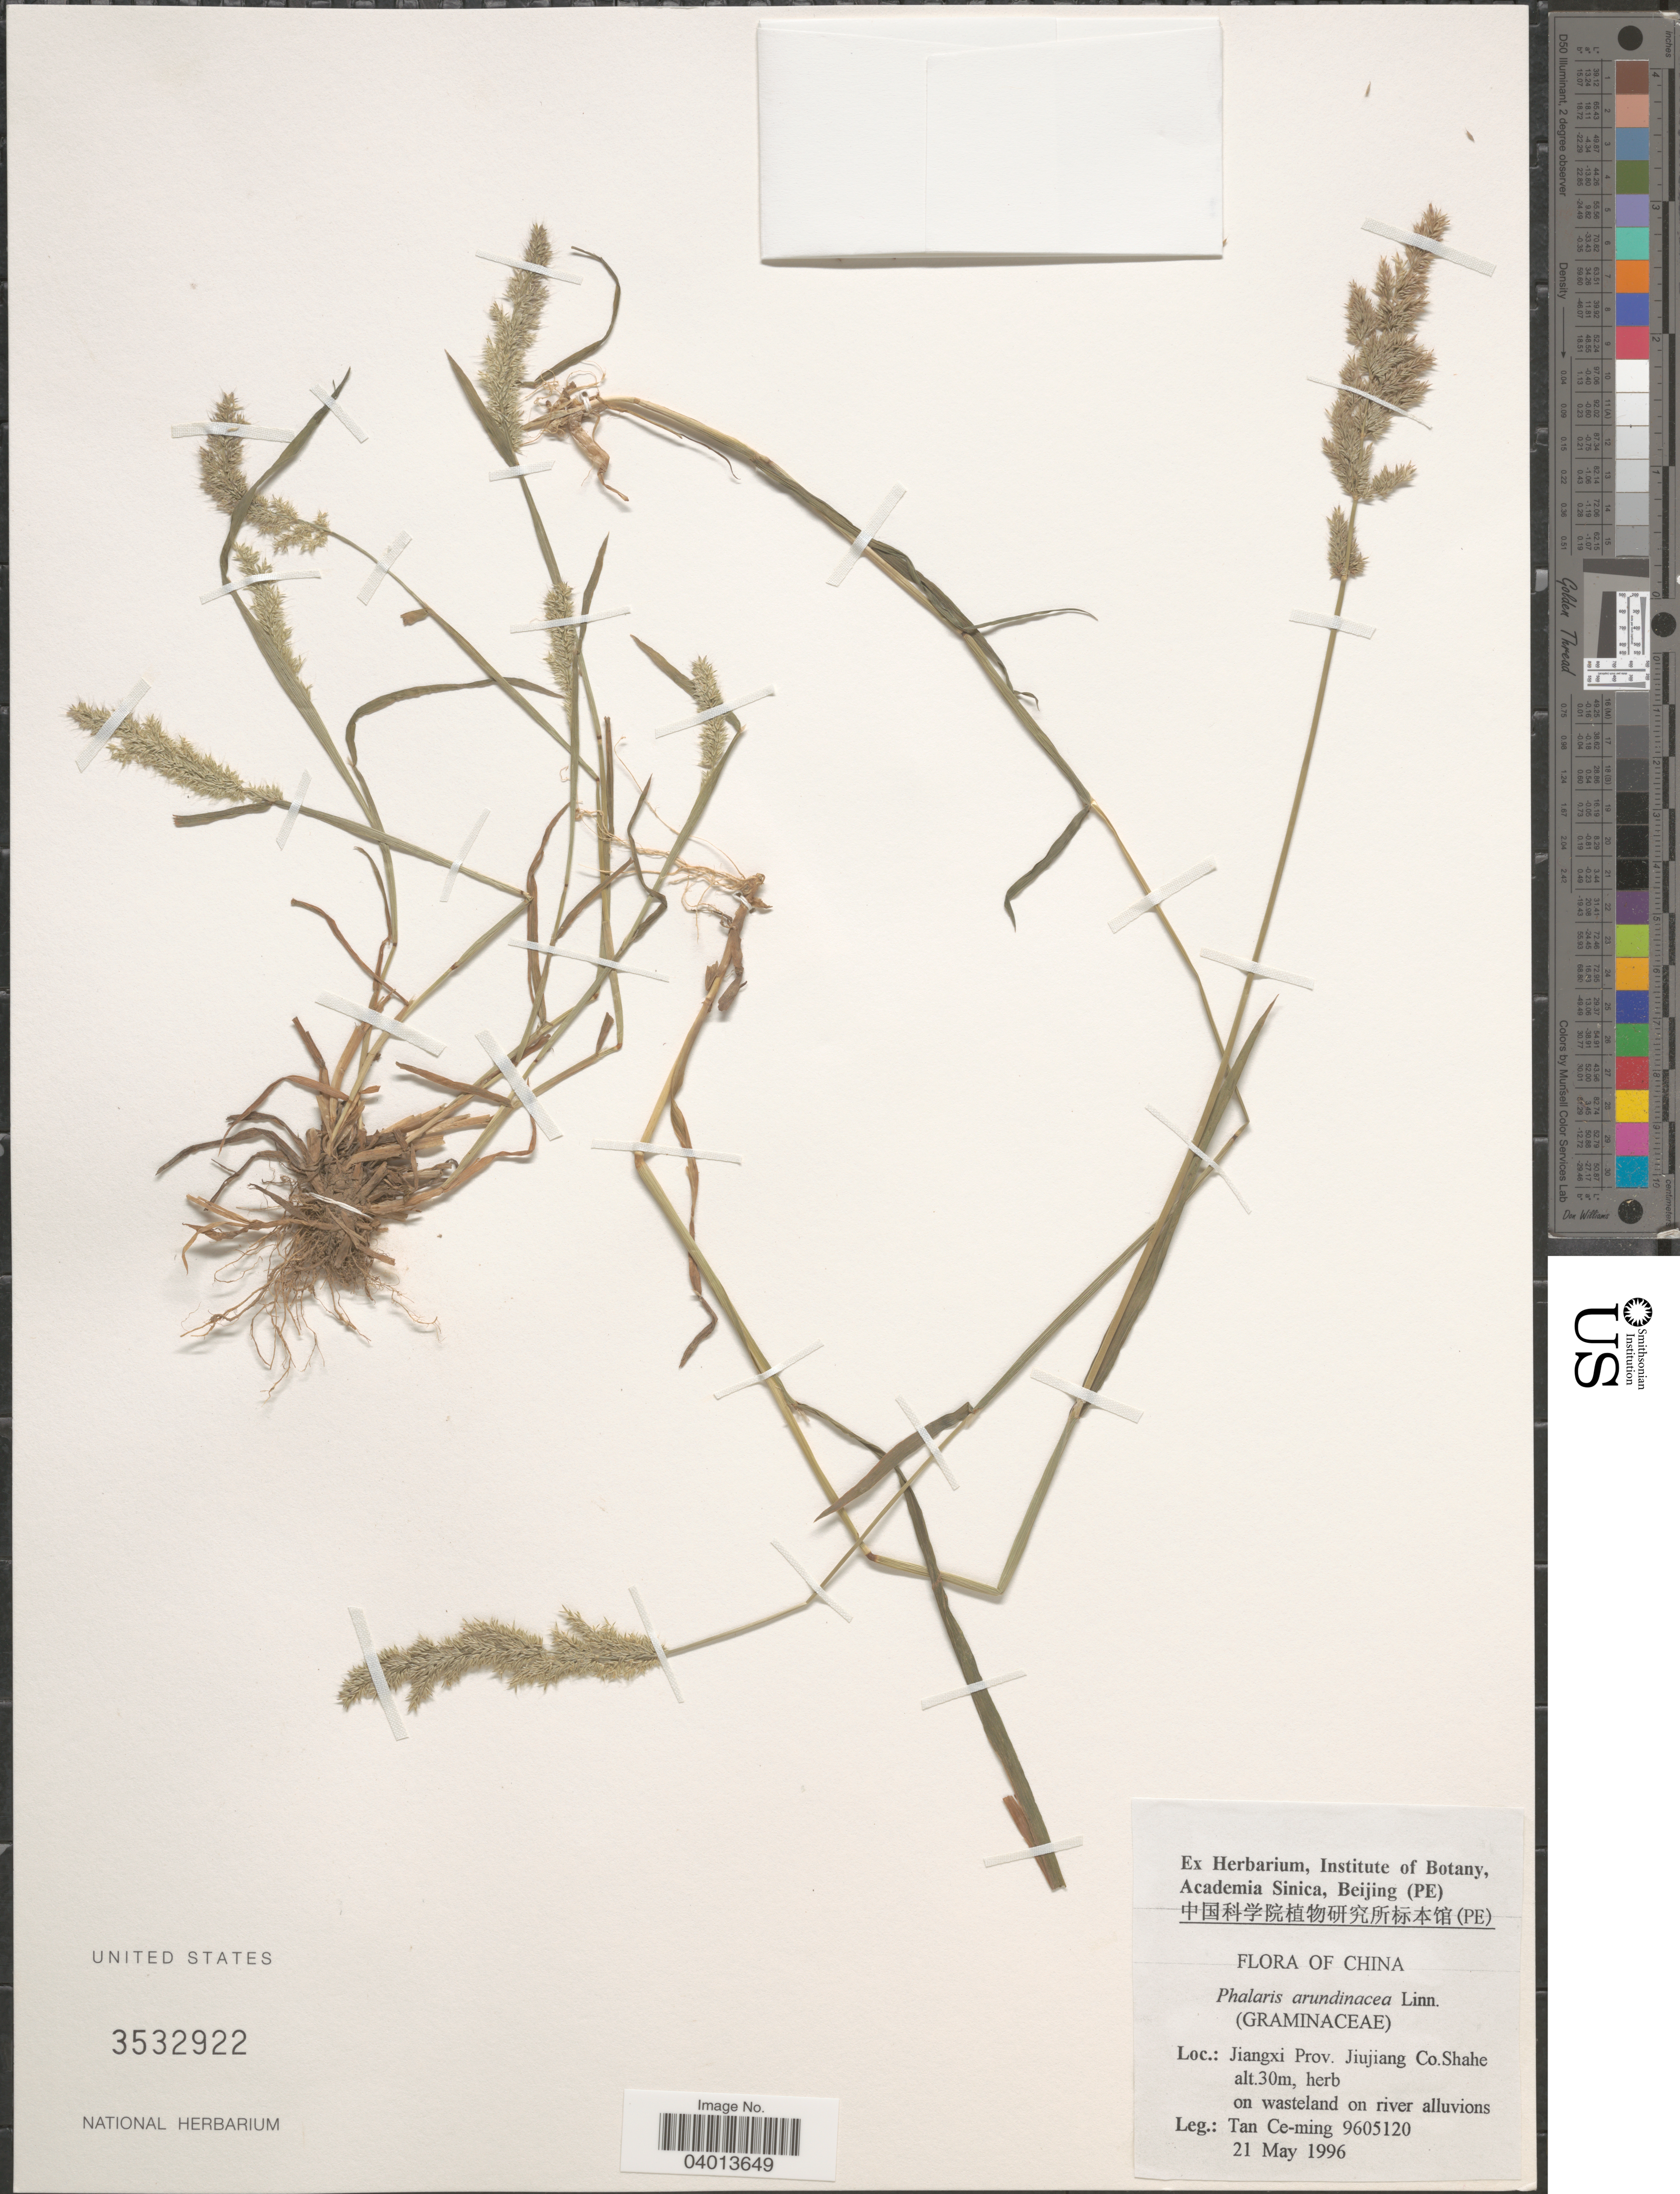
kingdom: Plantae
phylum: Tracheophyta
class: Liliopsida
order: Poales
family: Poaceae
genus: Phalaris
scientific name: Phalaris arundinacea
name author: L.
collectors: T. Ce-ming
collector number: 9605120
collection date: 1996-05-21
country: China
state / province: Jiangxi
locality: Jiujiang Co. Shahe.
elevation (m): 30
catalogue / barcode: US 3532922